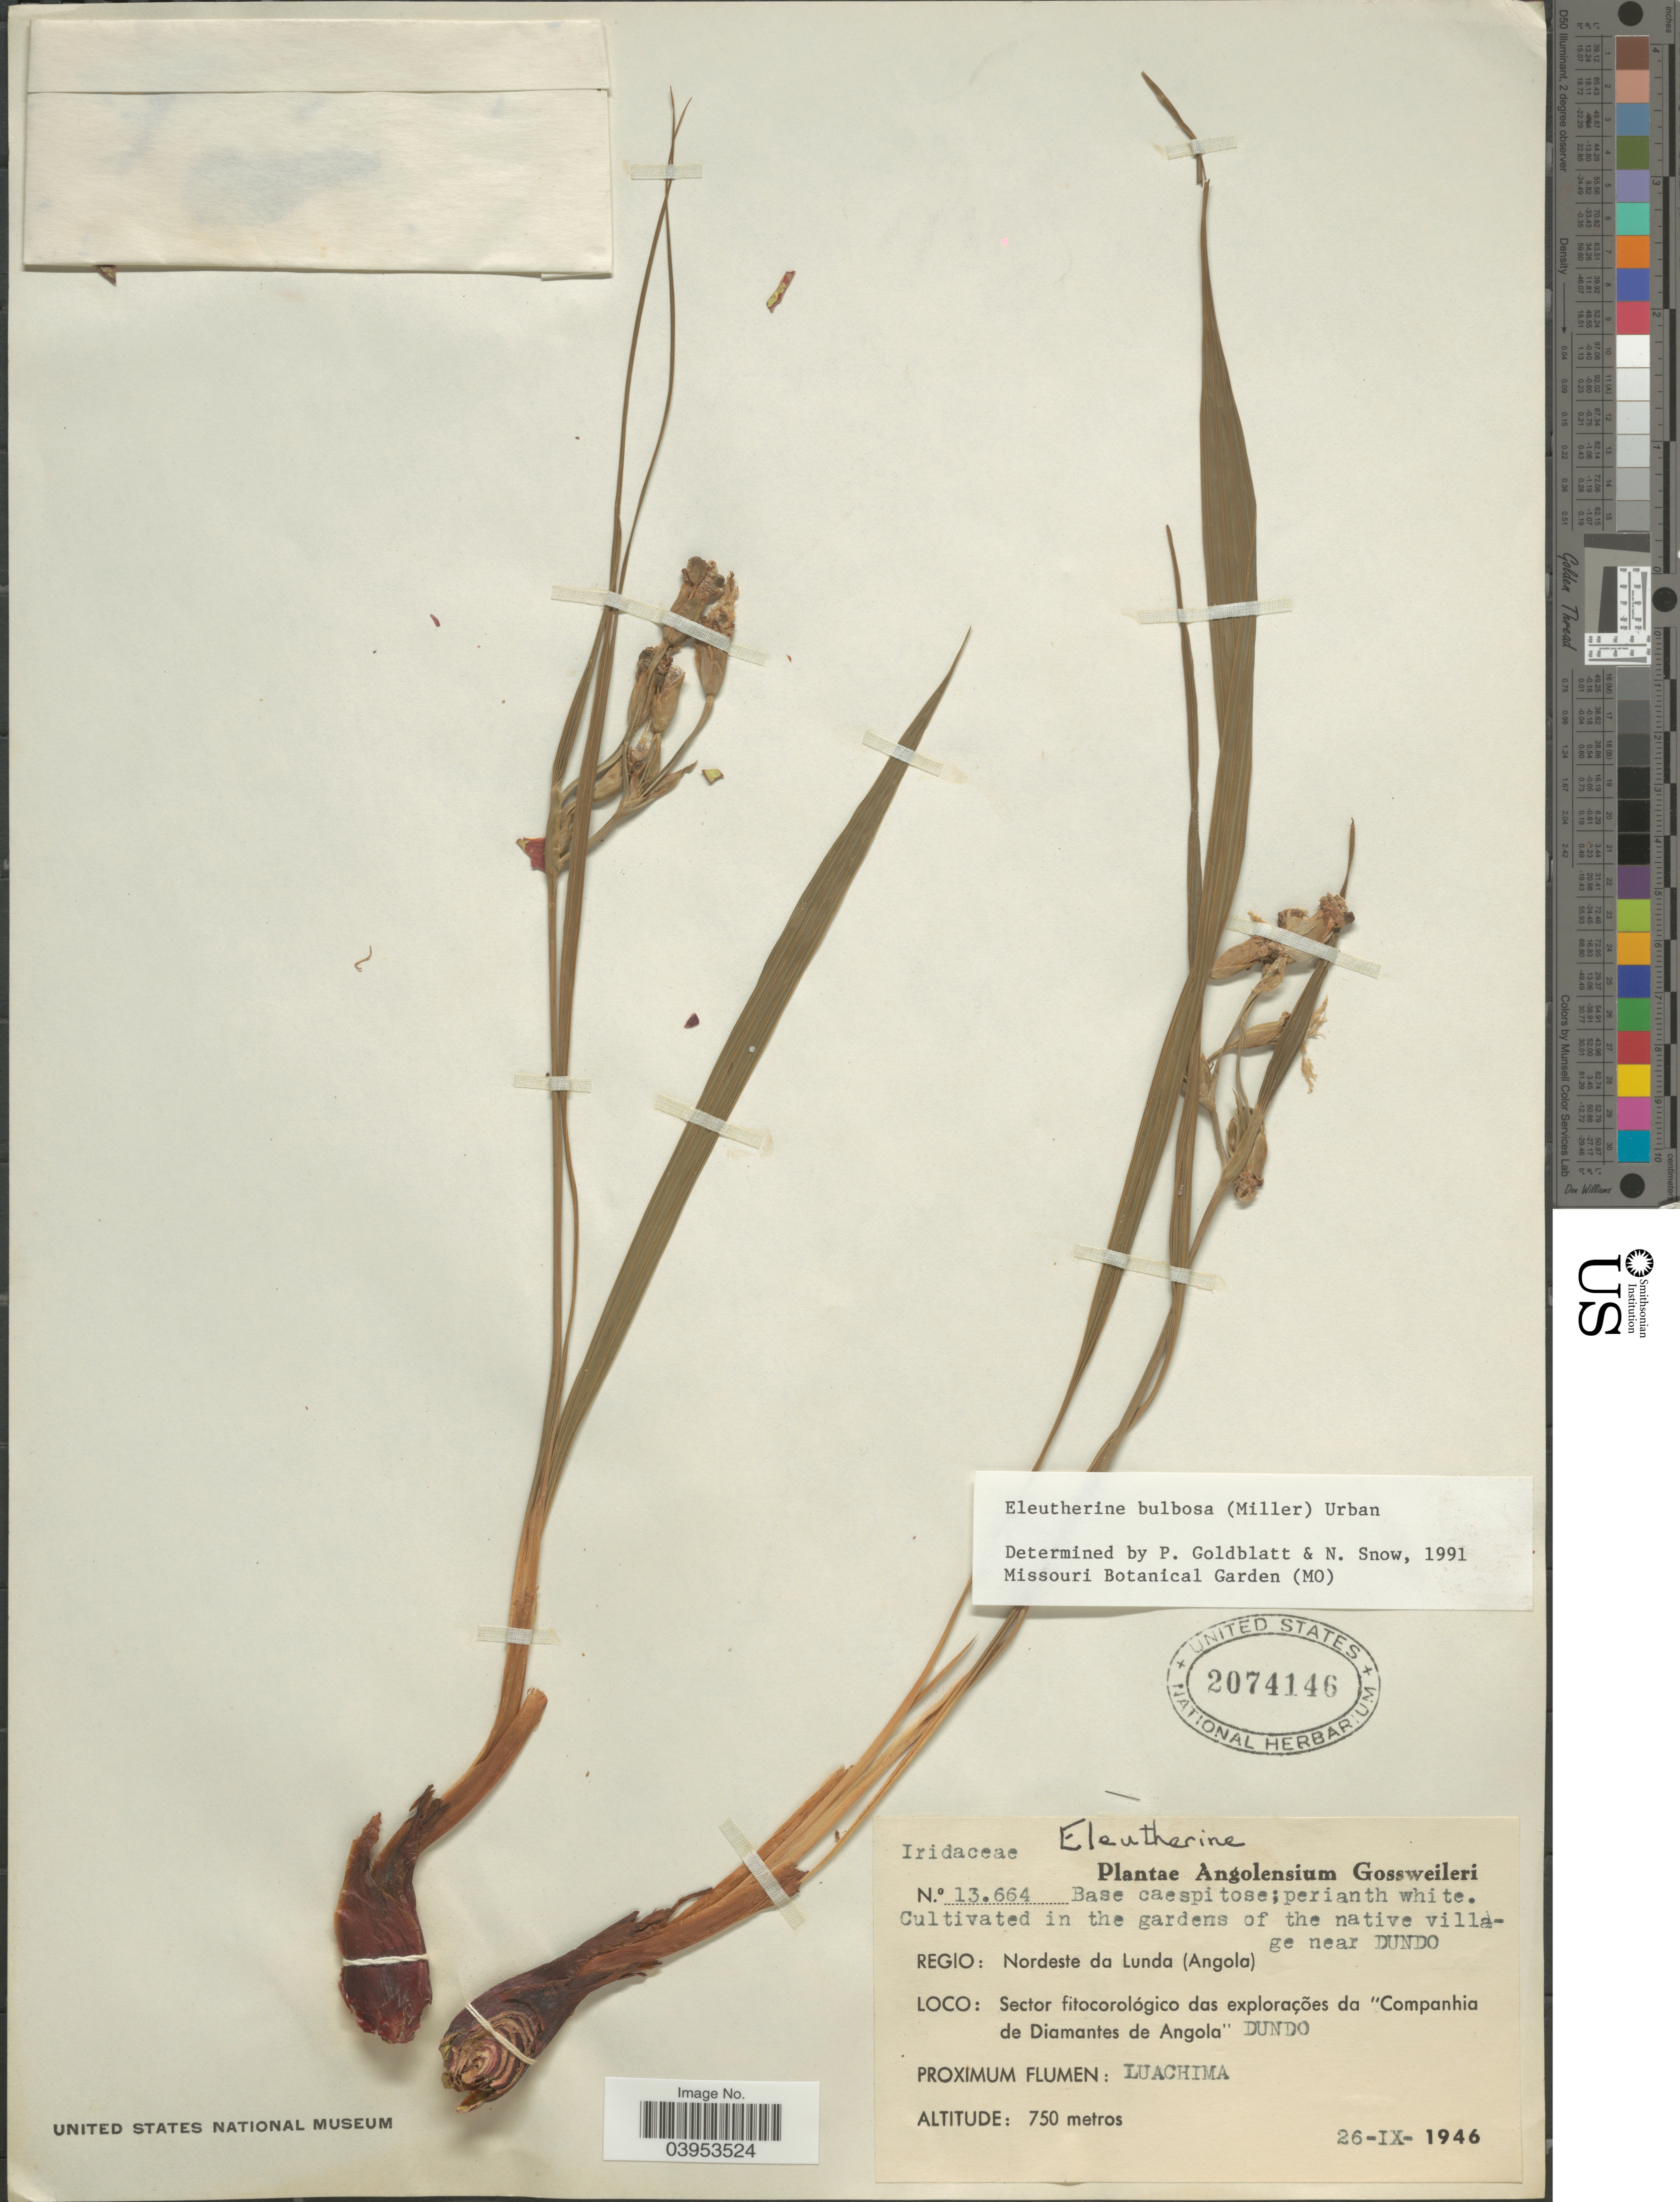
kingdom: Plantae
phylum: Tracheophyta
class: Liliopsida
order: Asparagales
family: Iridaceae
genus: Eleutherine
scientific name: Eleutherine bulbosa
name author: (Mill.) Urb.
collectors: -. Gossweiler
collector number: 13664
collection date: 1946-09-26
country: Angola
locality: In the gardens of the native vallage near Dundo.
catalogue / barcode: US 2074146